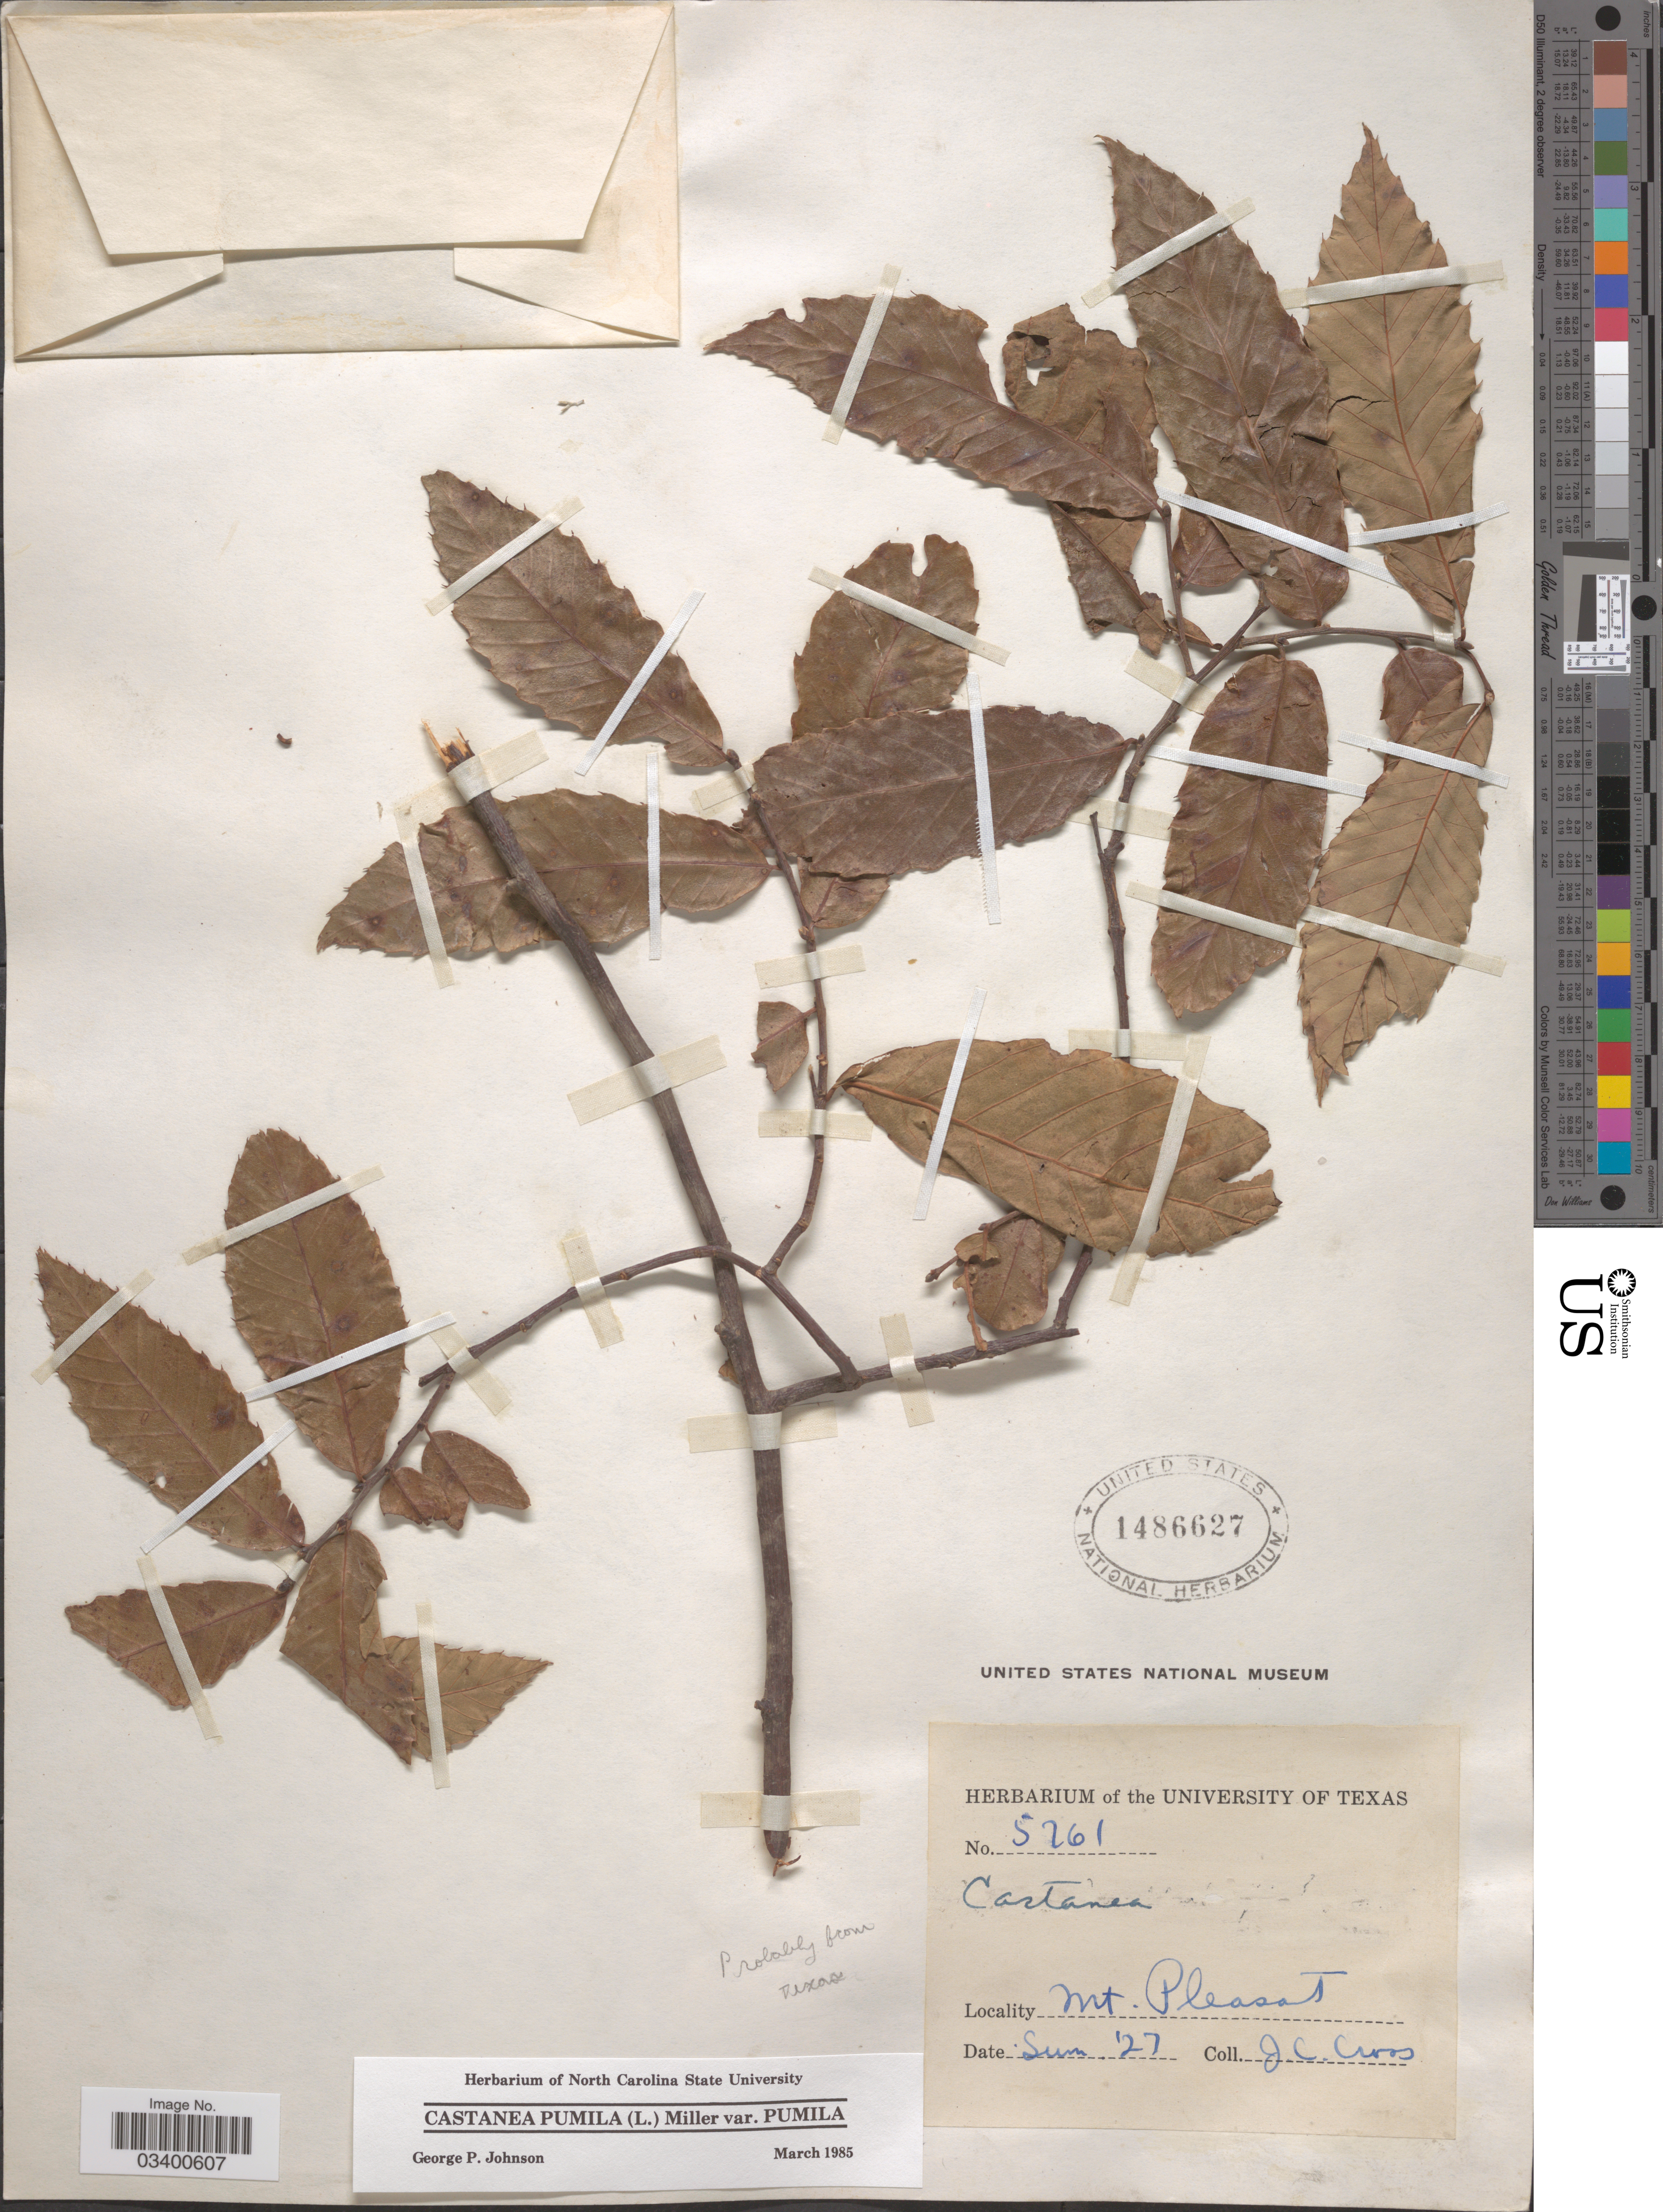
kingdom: Plantae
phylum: Tracheophyta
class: Magnoliopsida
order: Fagales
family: Fagaceae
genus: Castanea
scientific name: Castanea pumila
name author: (L.) Mill.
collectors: J. Cross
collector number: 5261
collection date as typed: Sum '27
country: United States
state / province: Texas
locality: Mt. Pleasant.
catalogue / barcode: US 1486627